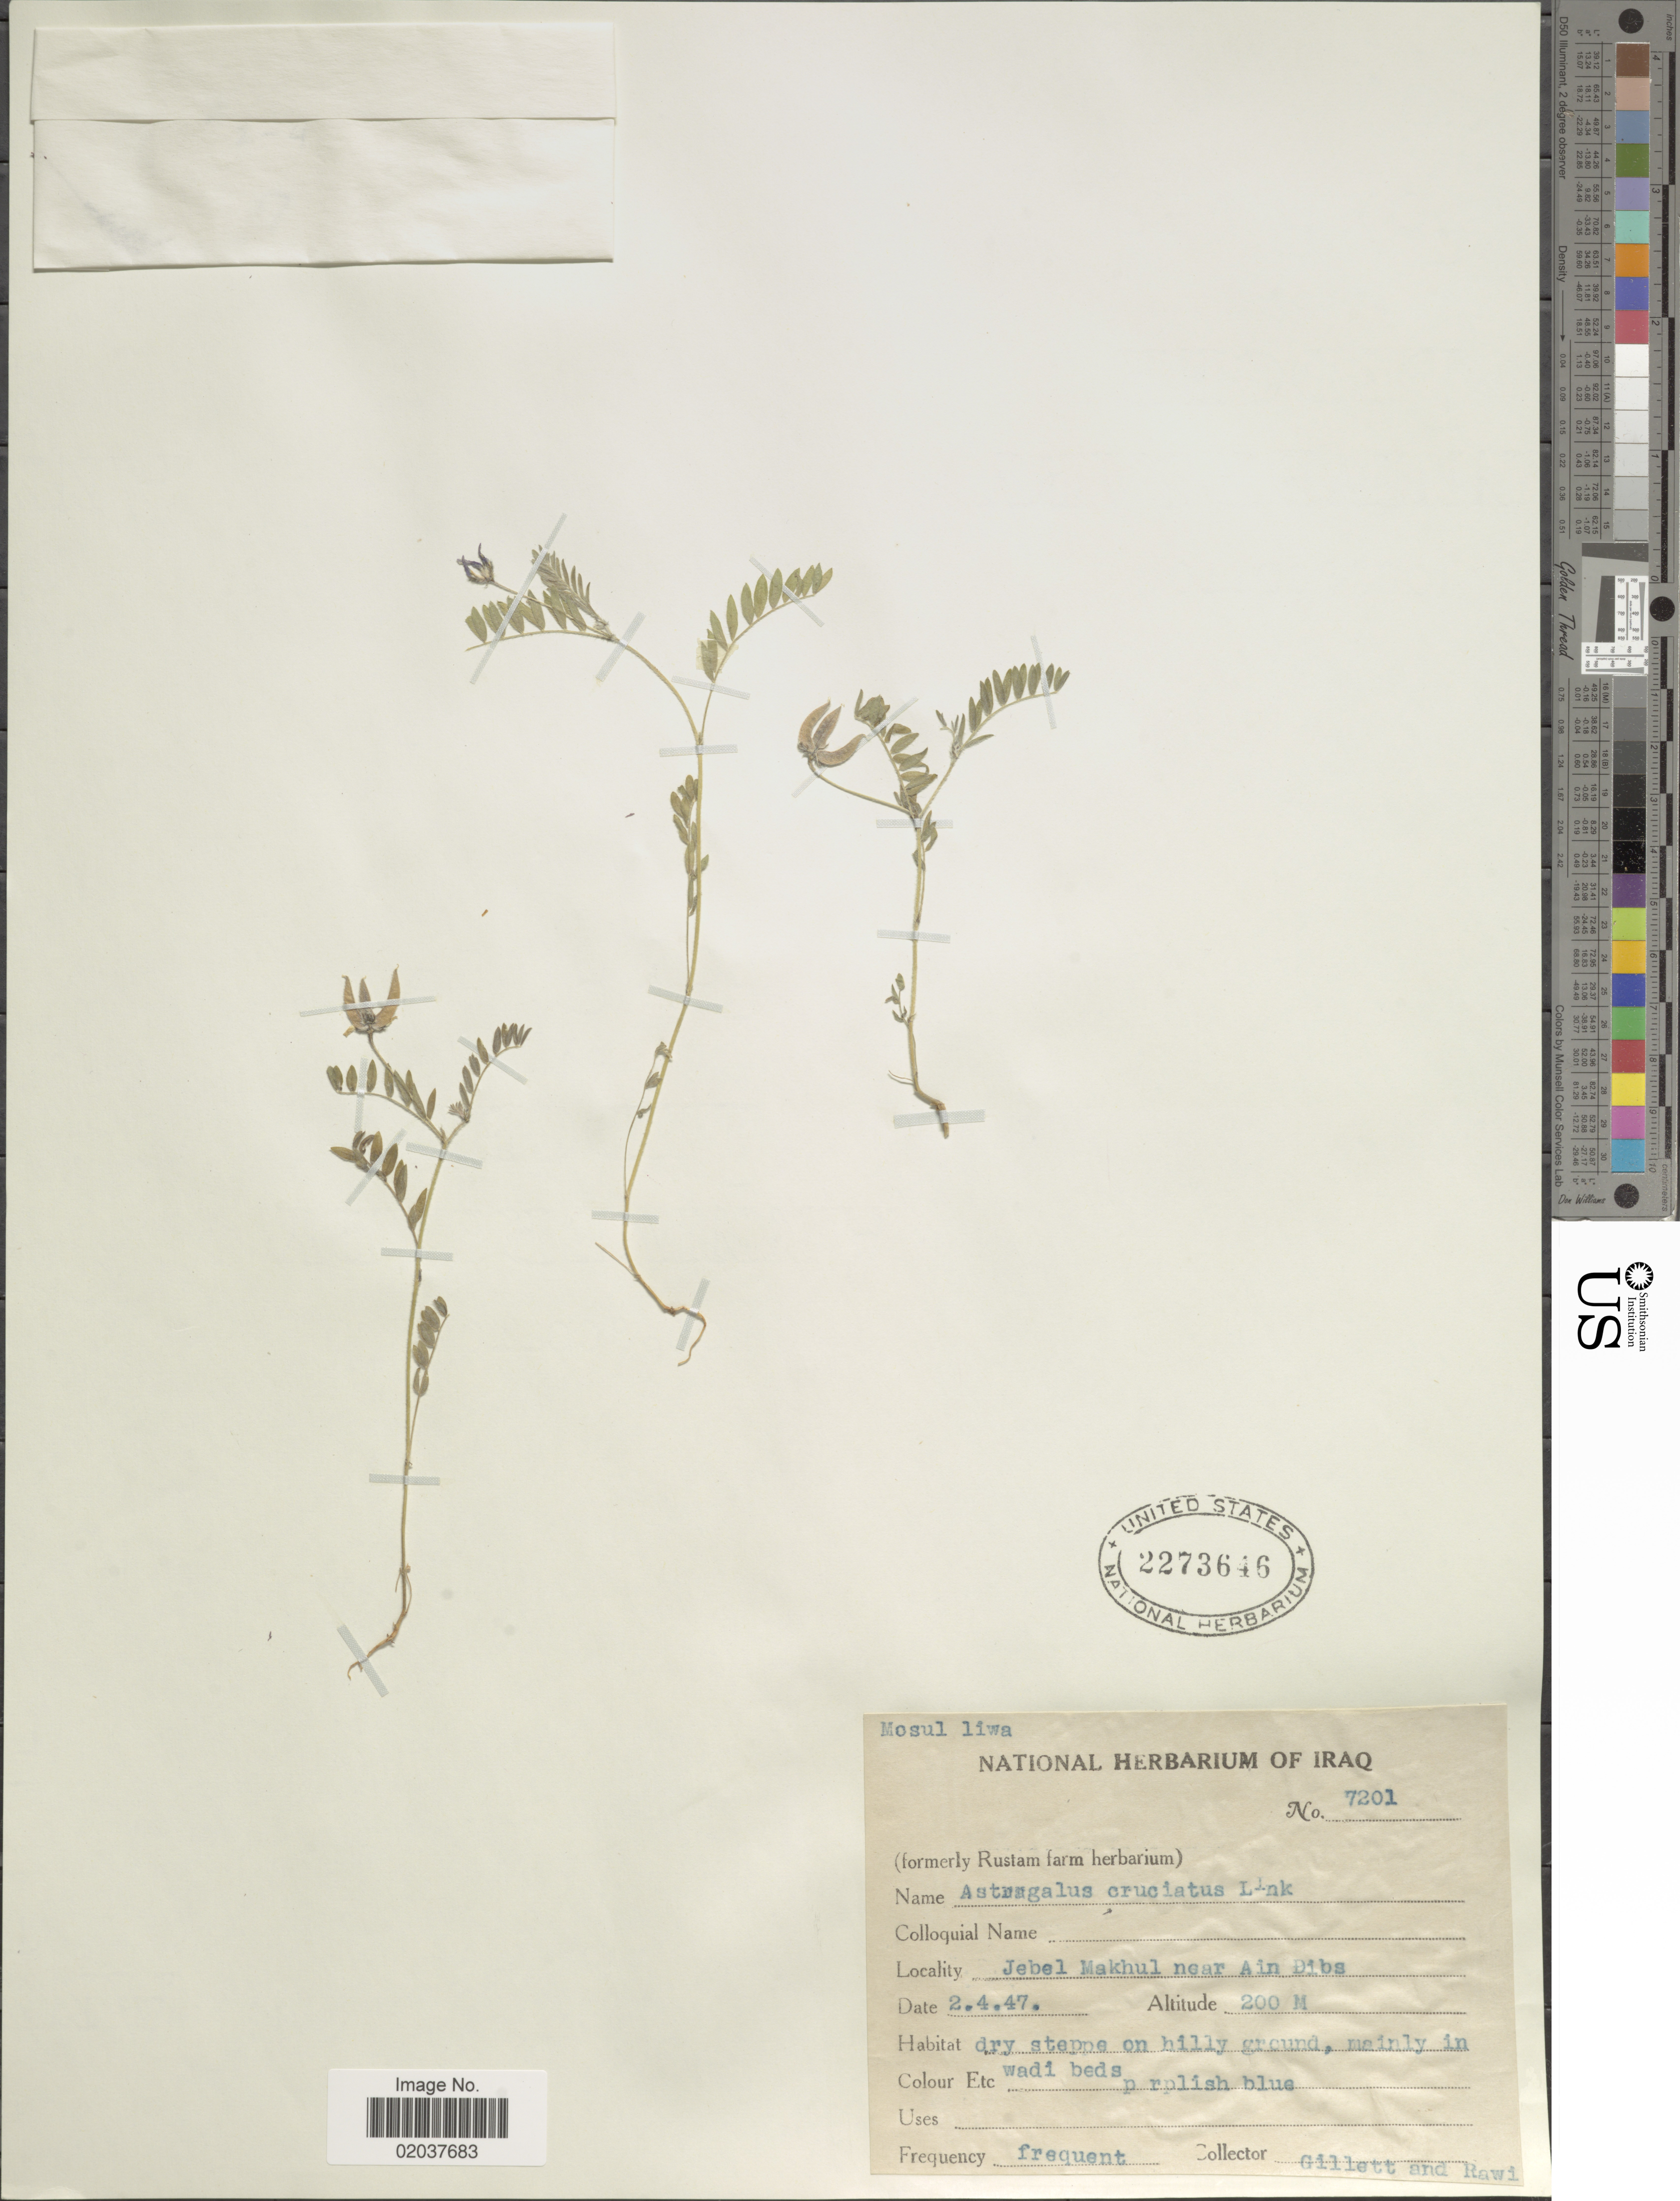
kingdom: Plantae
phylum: Tracheophyta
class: Magnoliopsida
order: Fabales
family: Fabaceae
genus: Astragalus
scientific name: Astragalus asterias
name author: Steven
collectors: Gillett, -- & -. Rawi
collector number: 7201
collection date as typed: Transcribed d/m/y: 2/4/47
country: Iraq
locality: Jebel Makhul near Ain Dibs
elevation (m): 200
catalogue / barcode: US 2273646